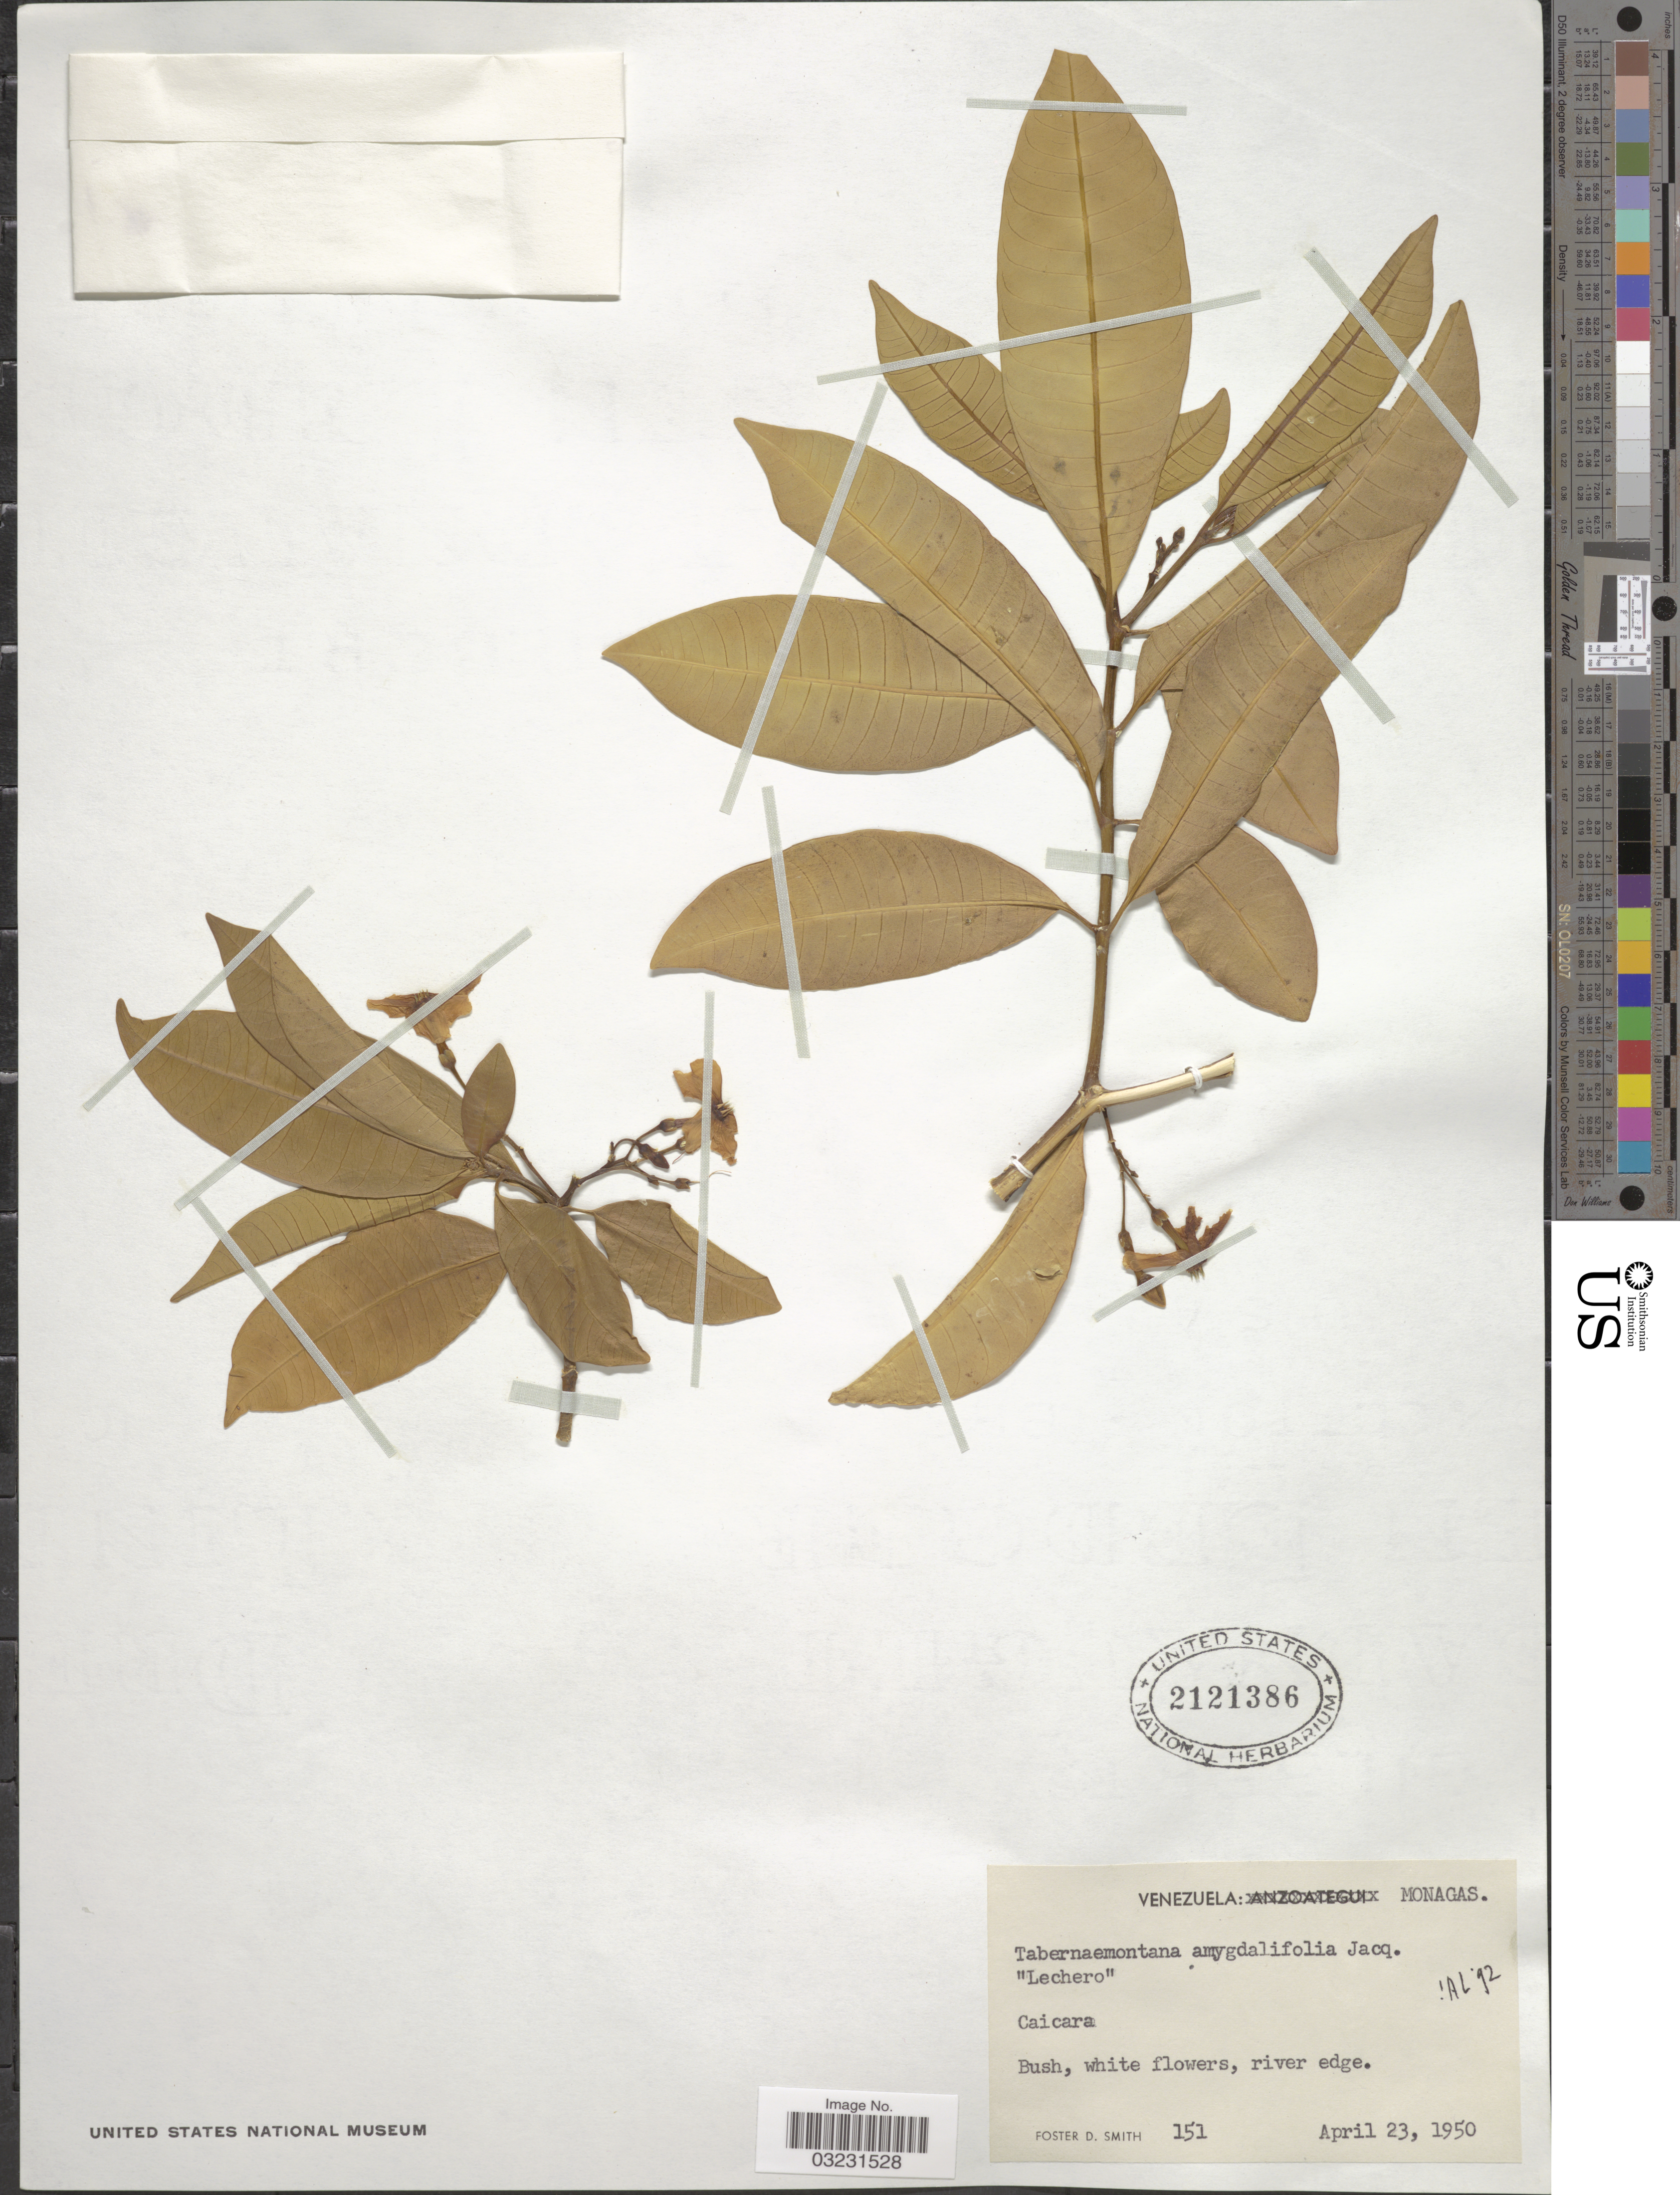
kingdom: Plantae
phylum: Tracheophyta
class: Magnoliopsida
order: Gentianales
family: Apocynaceae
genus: Tabernaemontana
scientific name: Tabernaemontana amygdalifolia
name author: Jacq.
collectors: F. Smith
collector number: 151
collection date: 1950-04-23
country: Venezuela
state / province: Monagas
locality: Caicara.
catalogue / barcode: US 2121386